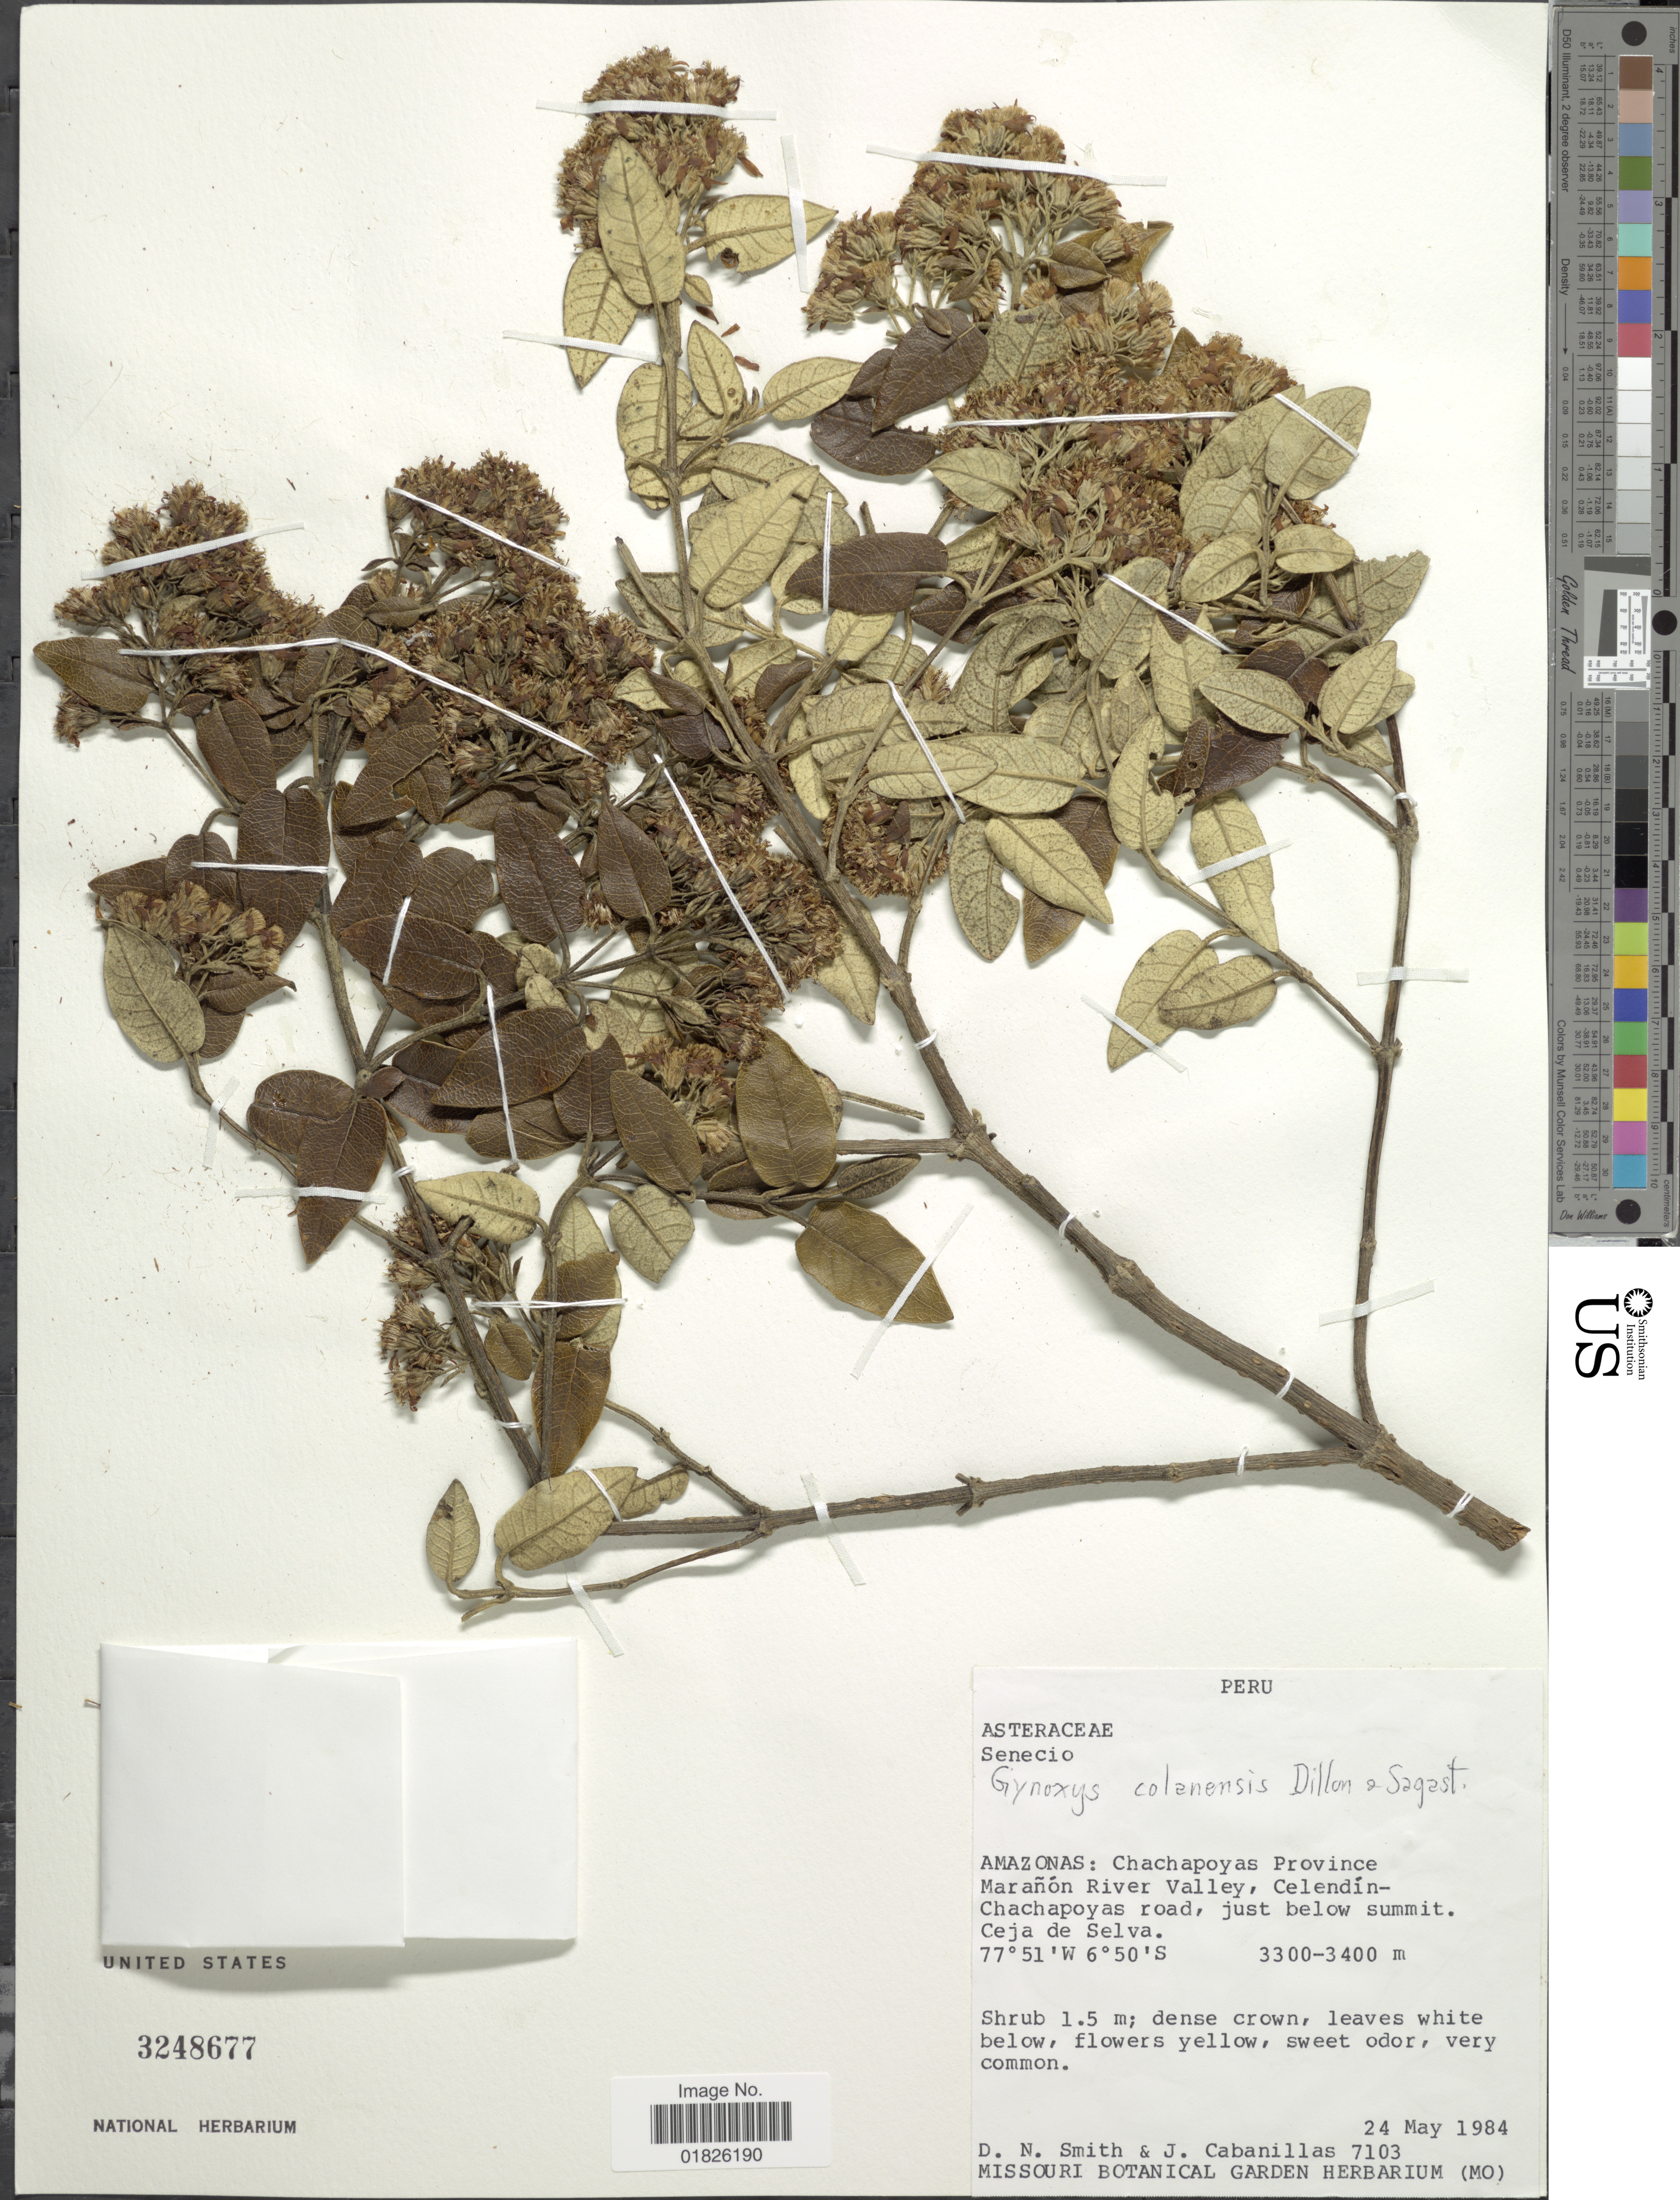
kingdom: Plantae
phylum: Tracheophyta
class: Magnoliopsida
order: Asterales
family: Asteraceae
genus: Gynoxys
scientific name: Gynoxys colanensis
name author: M.O. Dillon & Sagást.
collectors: D. Smith & J. Cabanillas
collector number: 7103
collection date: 1984-05-24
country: Peru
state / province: Amazonas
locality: Chachapoyas Province Maranon River Valley, Celendin-Chachapoyas road, just below summit. Ceja de Selva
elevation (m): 3300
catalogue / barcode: US 3248677